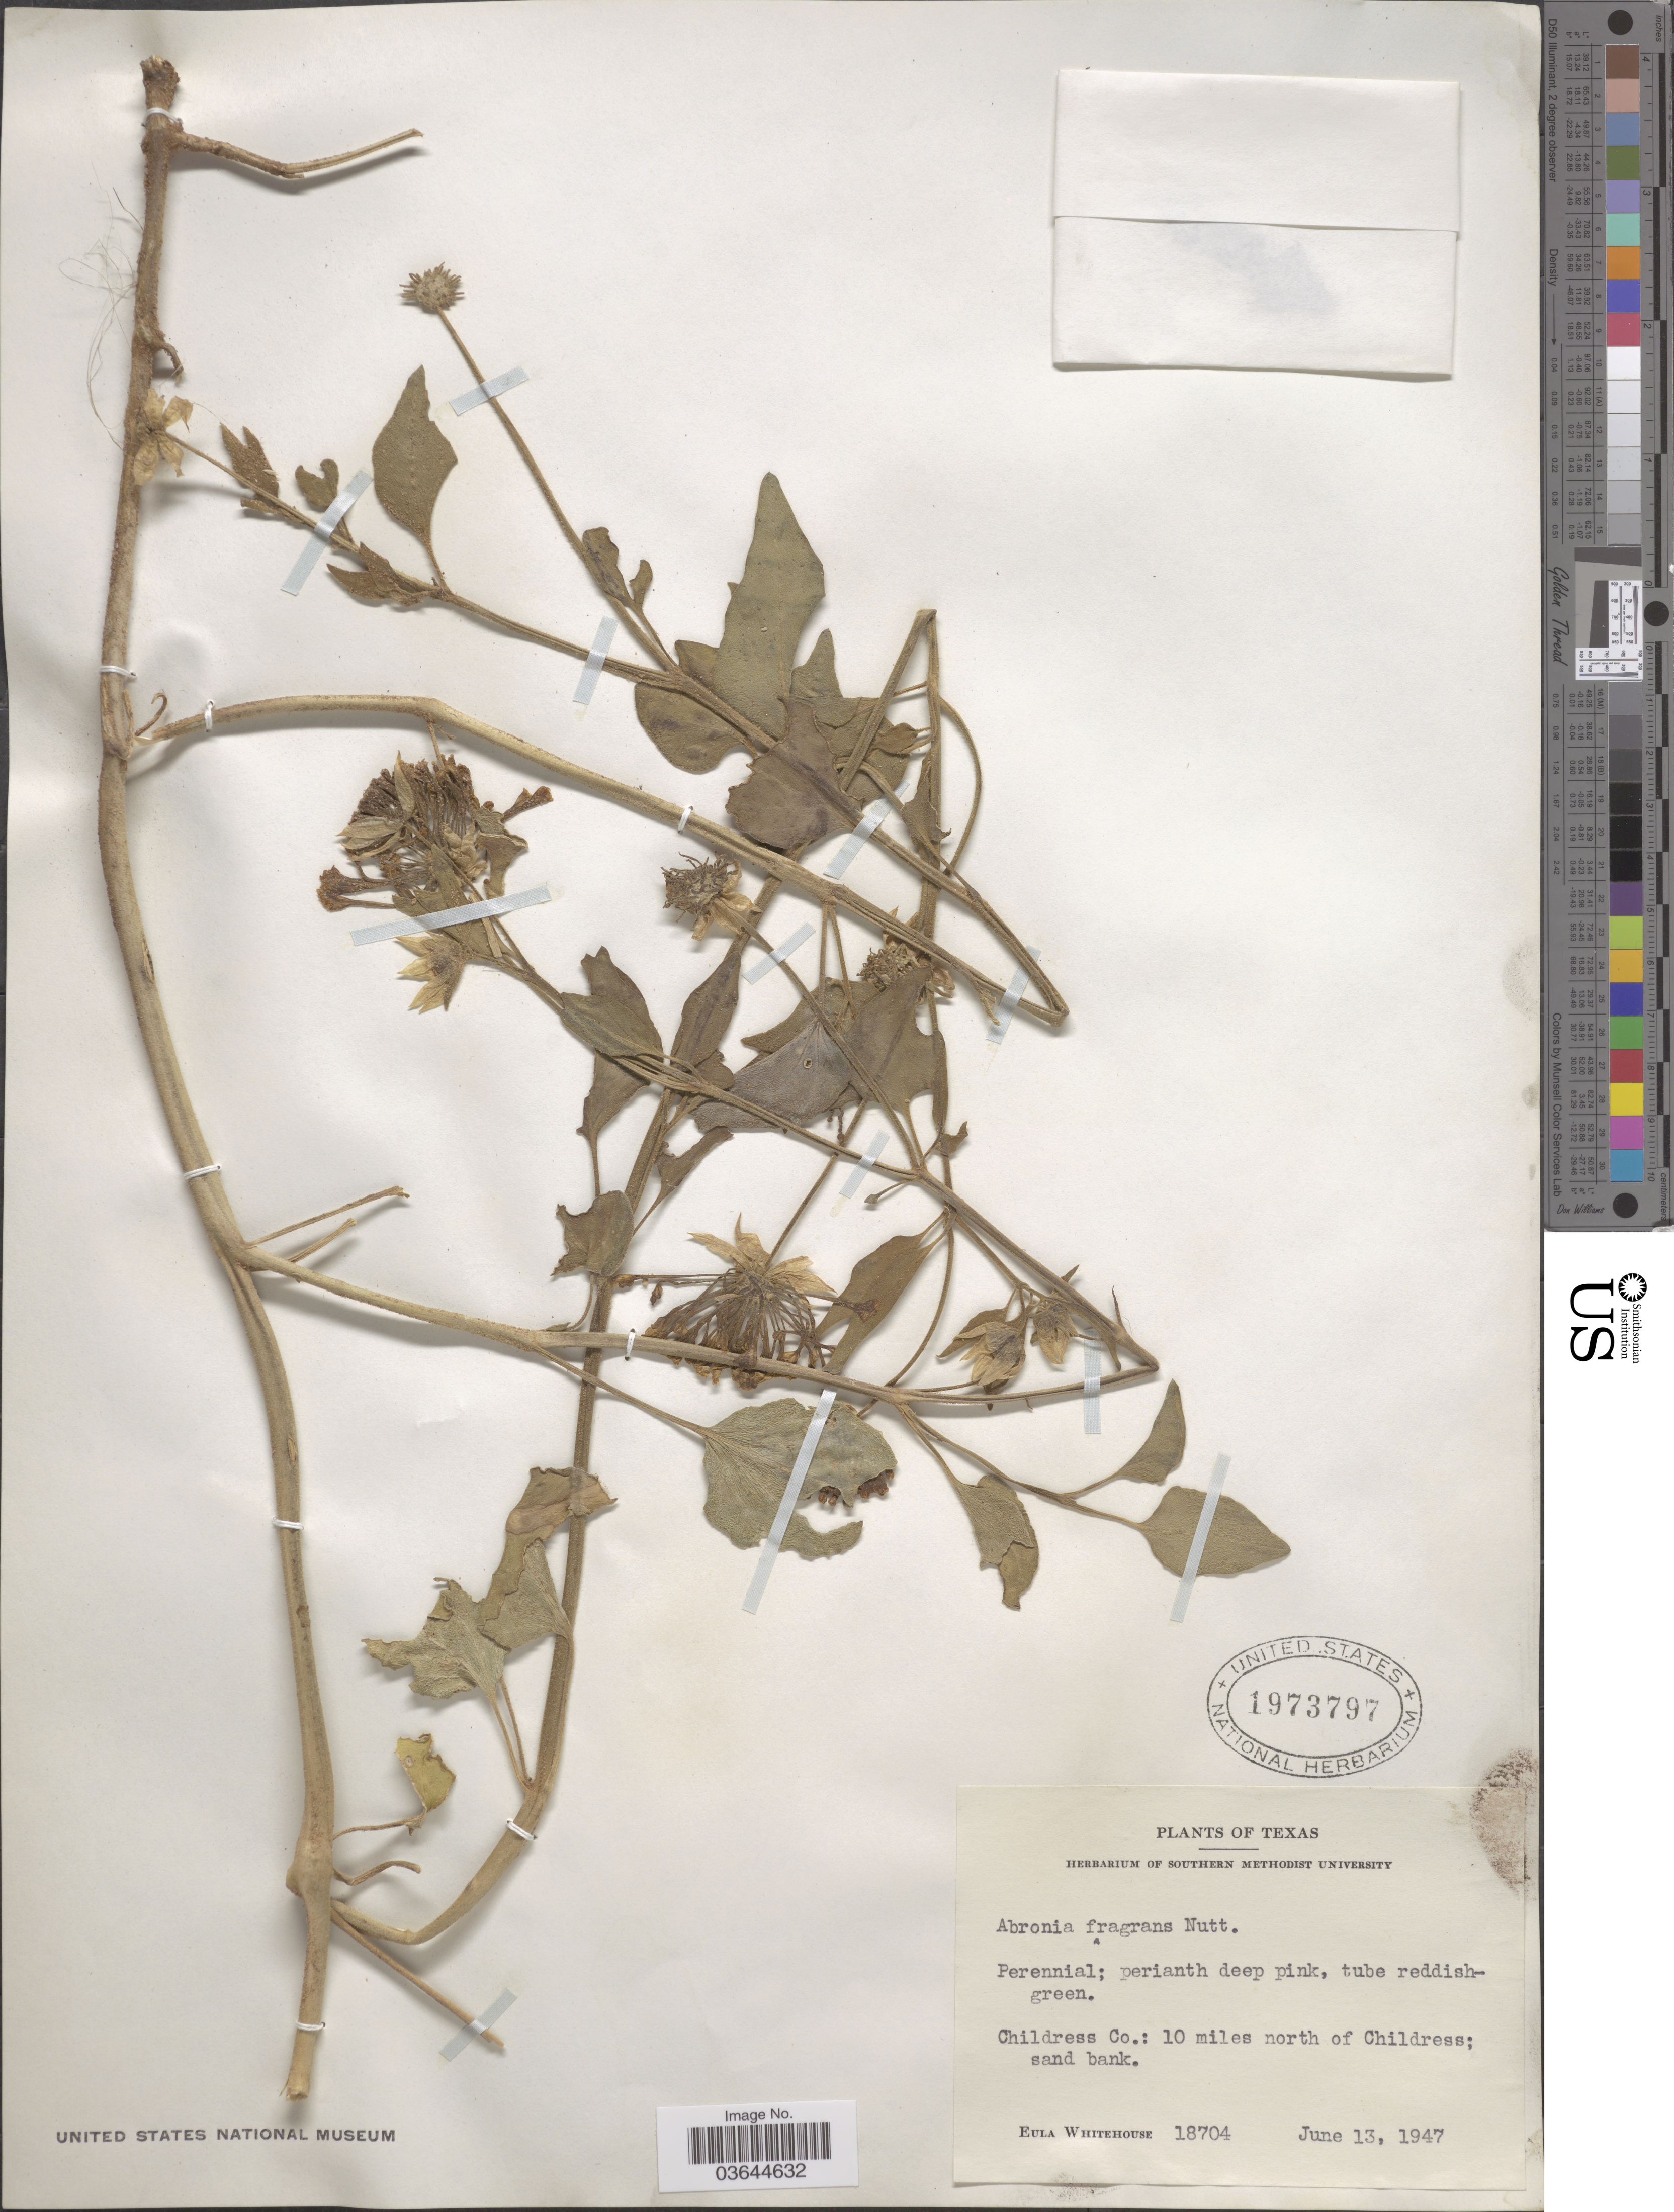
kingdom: Plantae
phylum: Tracheophyta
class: Magnoliopsida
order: Caryophyllales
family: Nyctaginaceae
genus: Abronia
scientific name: Abronia fragrans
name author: Nutt. ex Hook.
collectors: E. Whitehouse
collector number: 18704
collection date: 1947-06-13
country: United States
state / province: Texas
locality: Childress Co.: 10 miles north of Childress.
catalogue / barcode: US 1973797